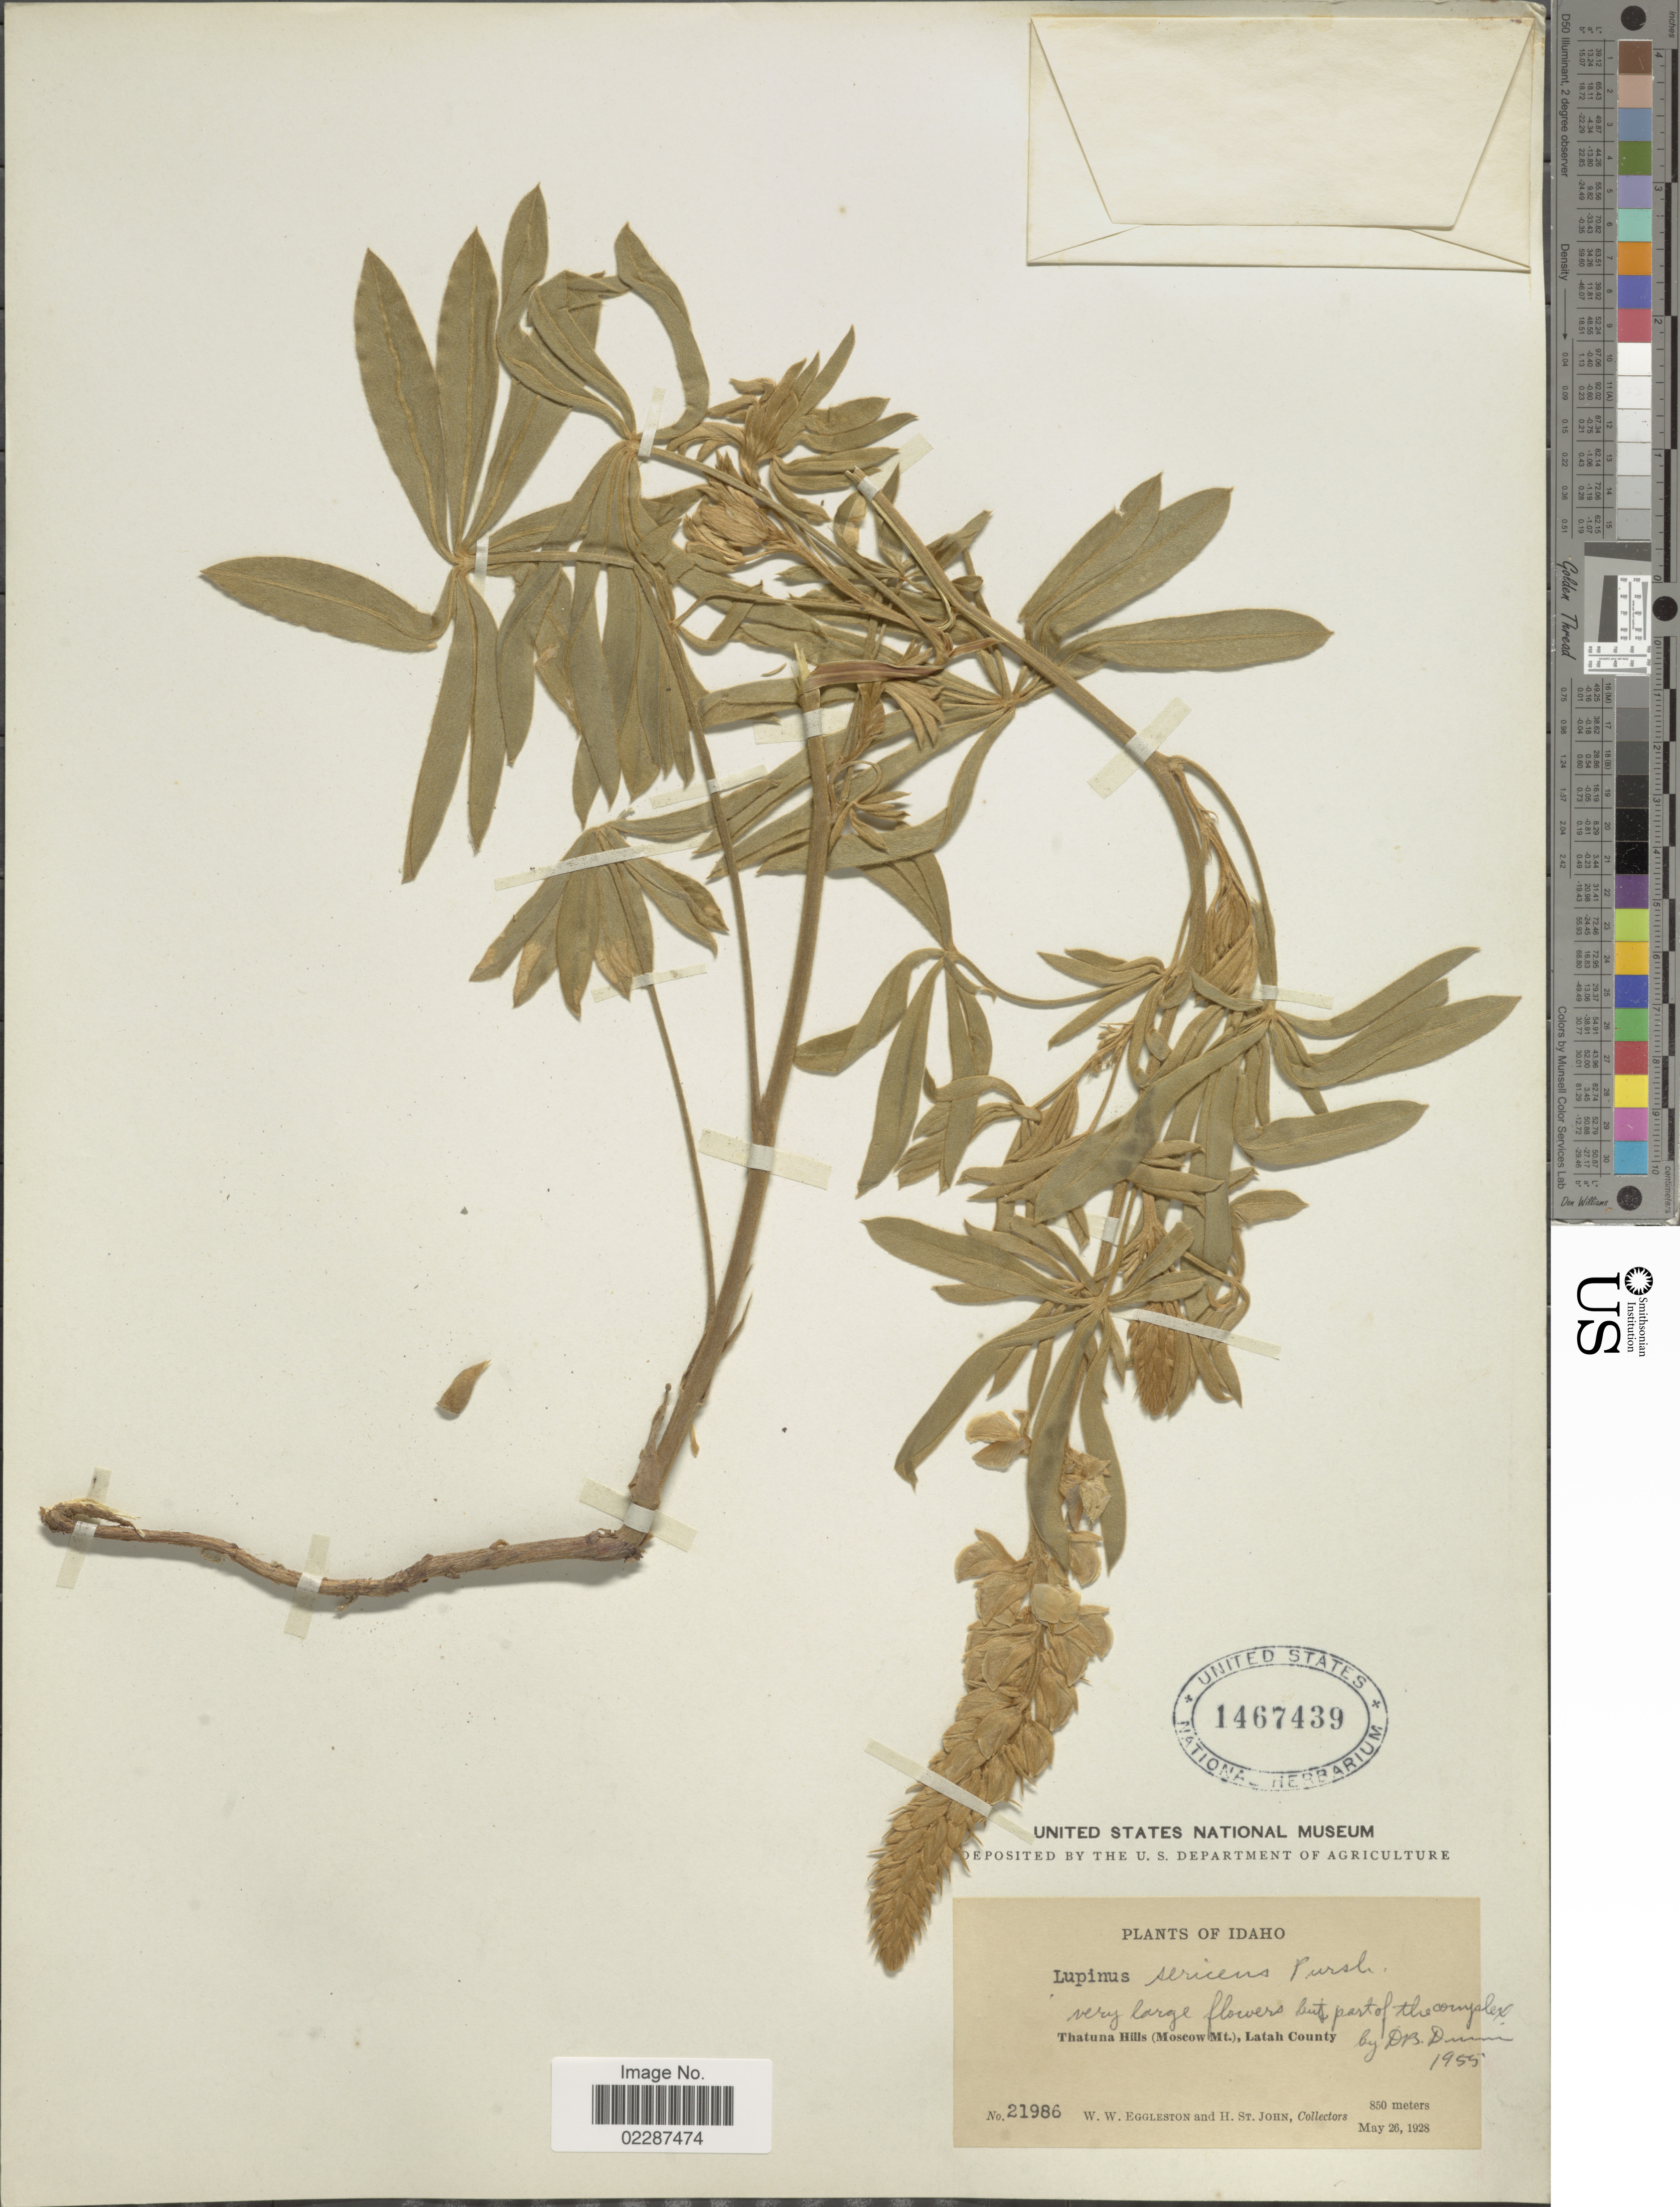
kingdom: Plantae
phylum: Tracheophyta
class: Magnoliopsida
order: Fabales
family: Fabaceae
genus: Lupinus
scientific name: Lupinus sericeus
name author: Pursh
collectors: W. W. Eggleston & H. St. John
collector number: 21986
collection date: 1928-05-26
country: United States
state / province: Idaho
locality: Thatuna Hills (Moscow Mt), Latah County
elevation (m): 850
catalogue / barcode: US 1467439